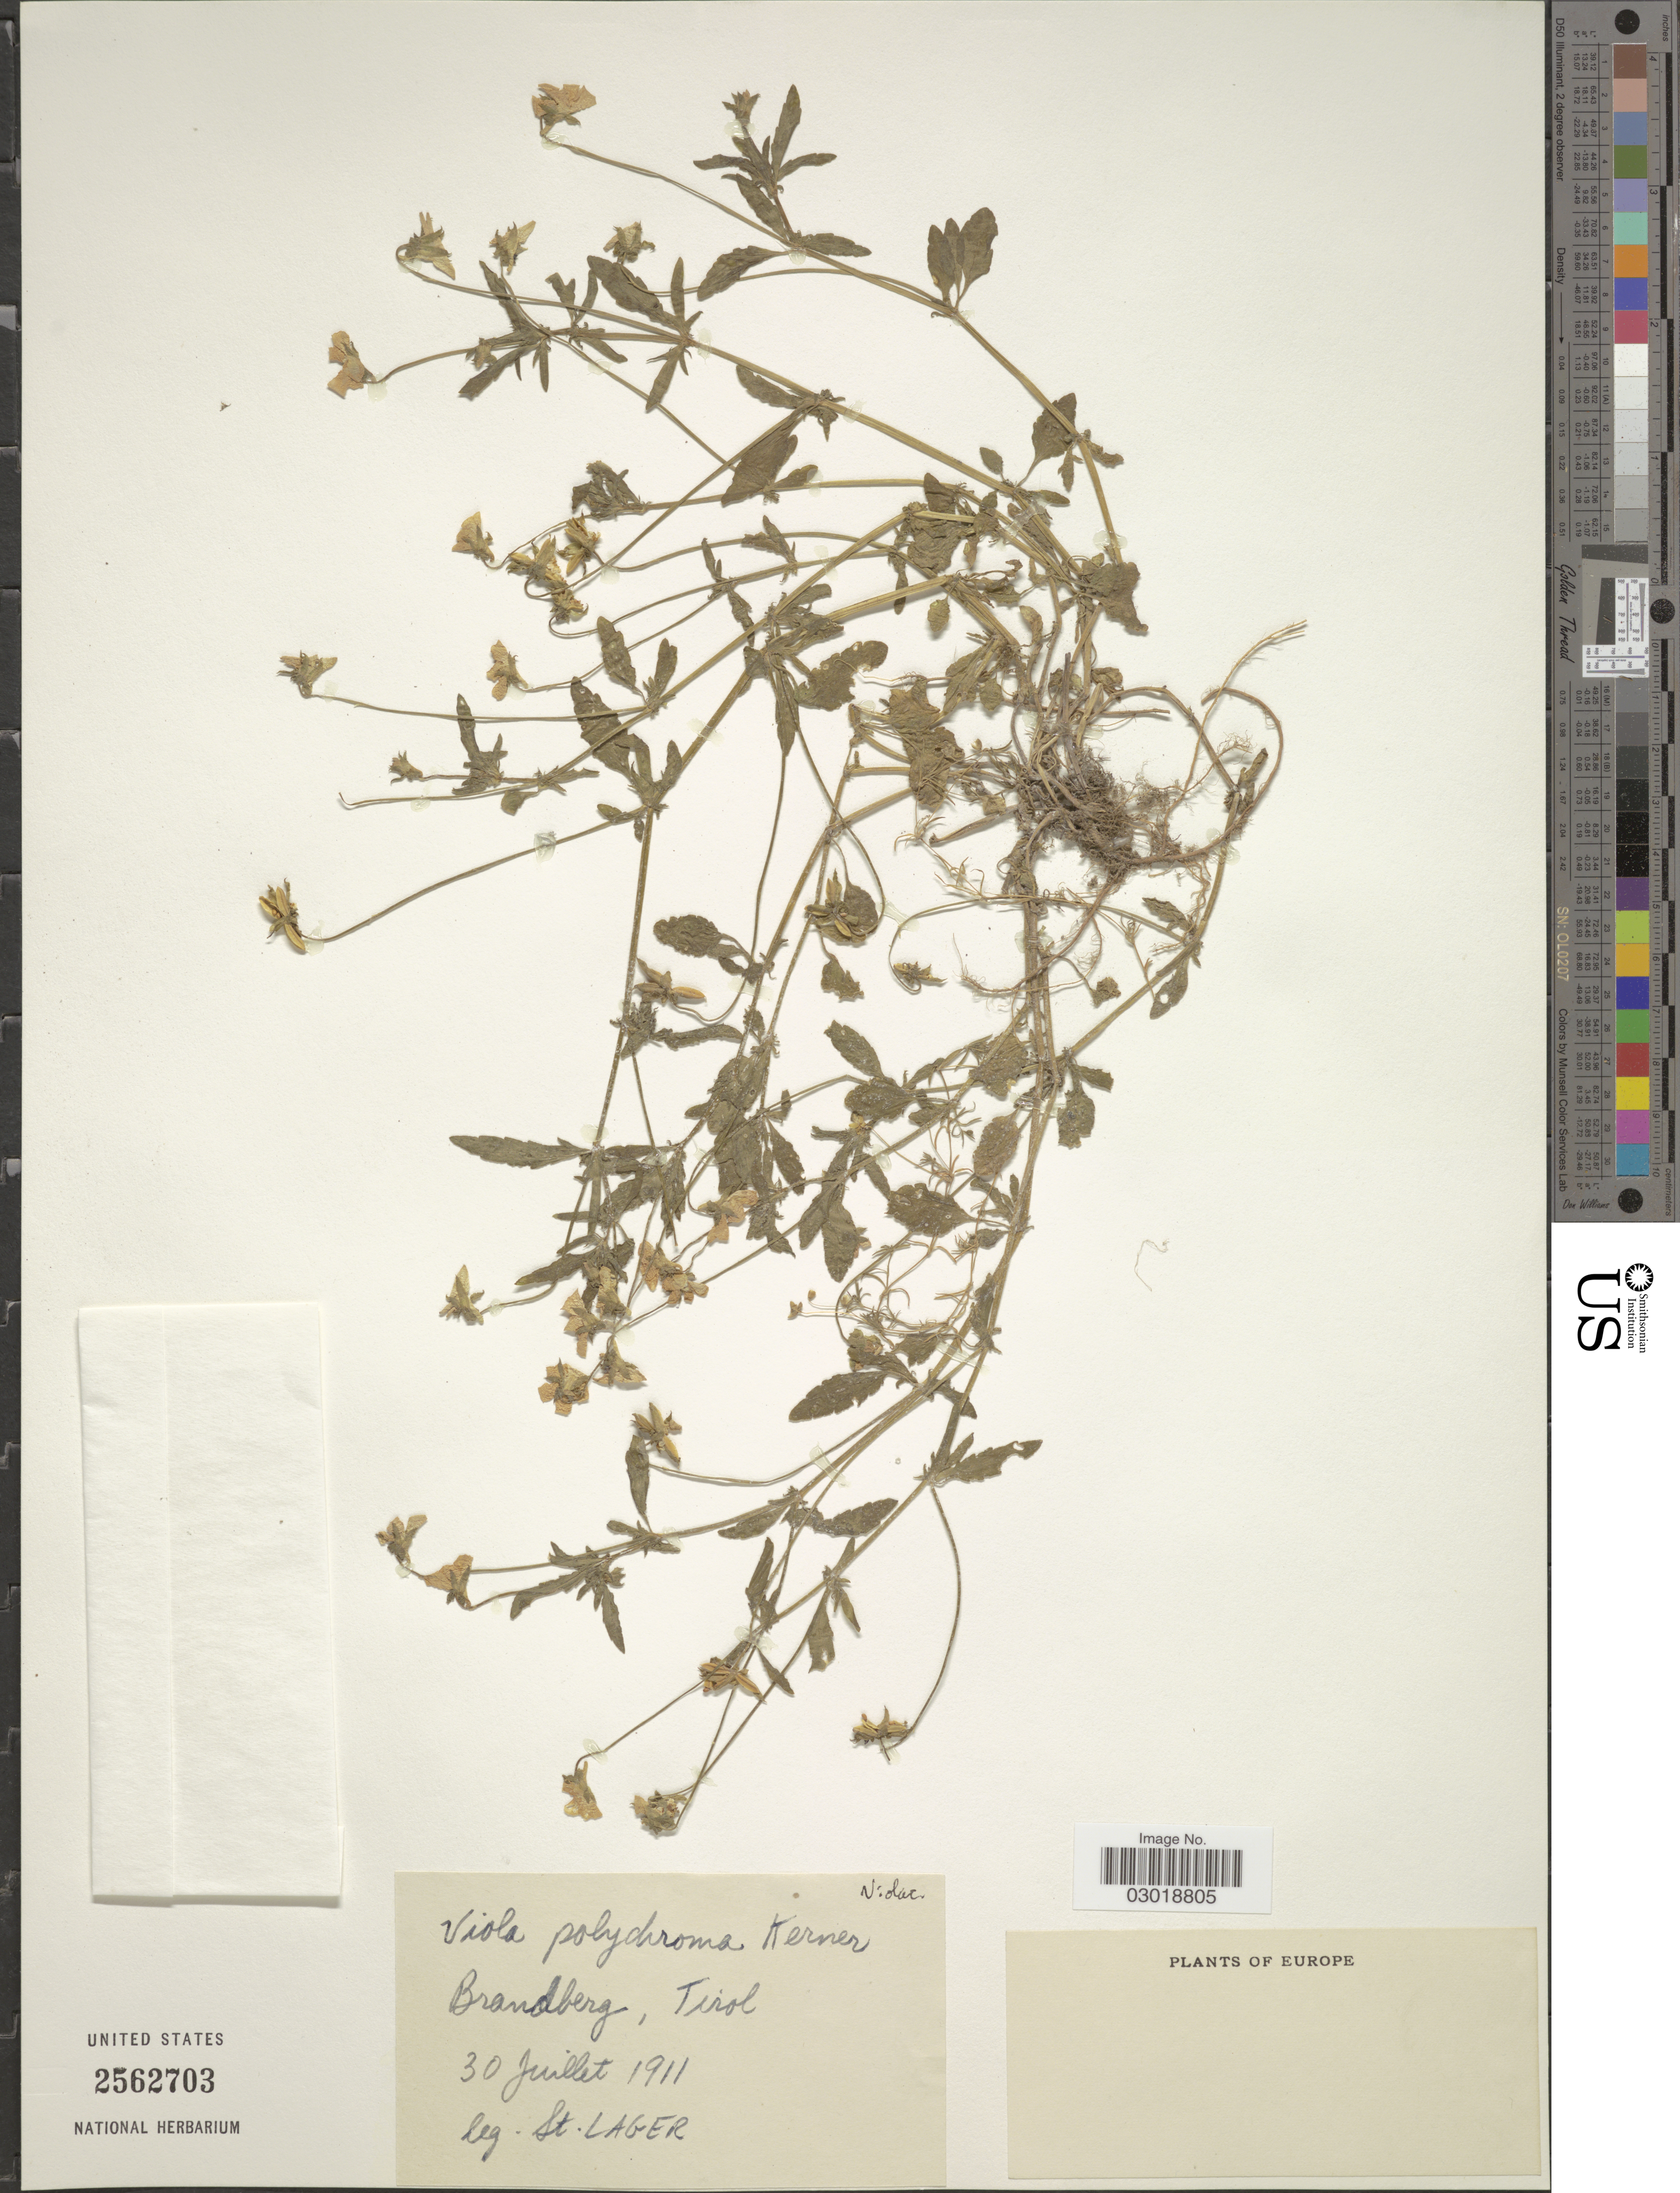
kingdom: Plantae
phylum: Tracheophyta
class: Magnoliopsida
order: Malpighiales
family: Violaceae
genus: Viola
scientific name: Viola polychroma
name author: A. Kern.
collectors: -. St. Lager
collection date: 1911-07-30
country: Austria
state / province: Tirol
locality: Brandberg.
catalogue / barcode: US 2562703